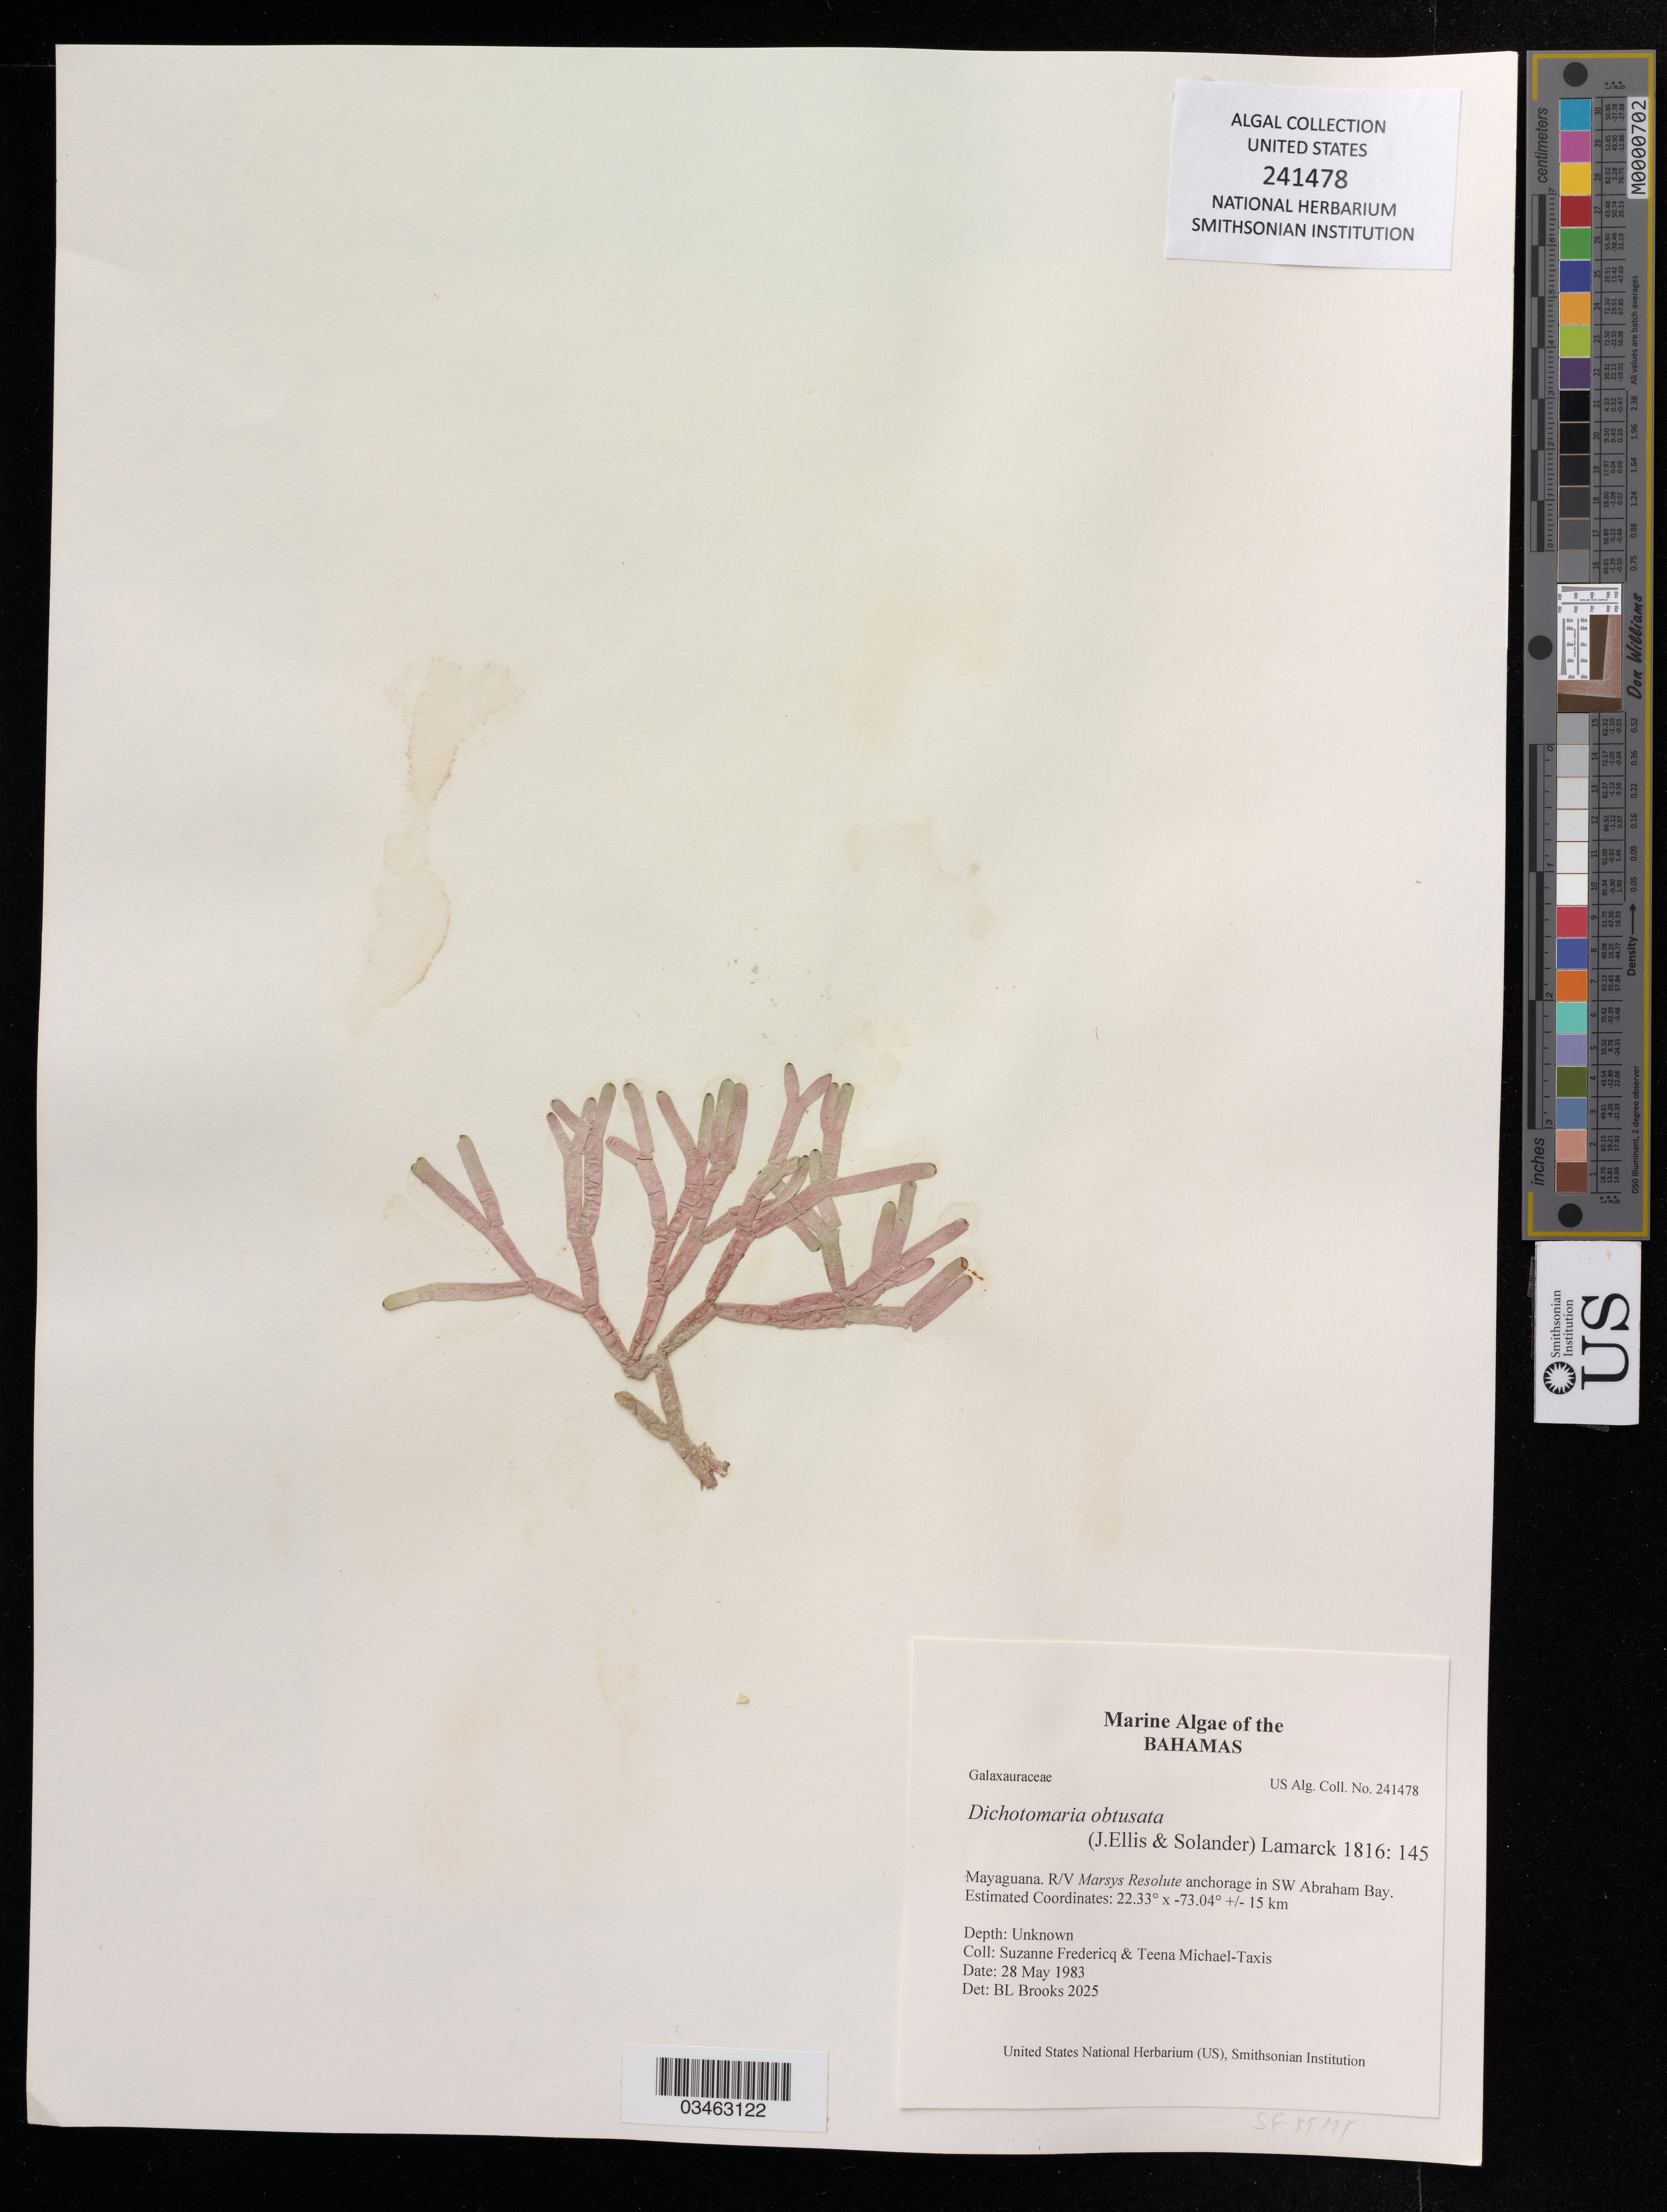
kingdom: Plantae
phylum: Rhodophyta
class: Florideophyceae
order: Nemaliales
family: Galaxauraceae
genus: Dichotomaria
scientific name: Dichotomaria obtusata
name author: (Ellis & Sol.) Lam.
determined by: Brooks, B. L., (BOT), Smithsonian Institution - National Museum of Natural History (UNITED STATES)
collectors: S. Fredericq & T. Michael-Taxis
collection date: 1983-05-28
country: Bahamas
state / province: Mayaguana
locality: R/V Marsys Resolute anchorage in SW Abraham Bay.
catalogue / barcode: US 241478